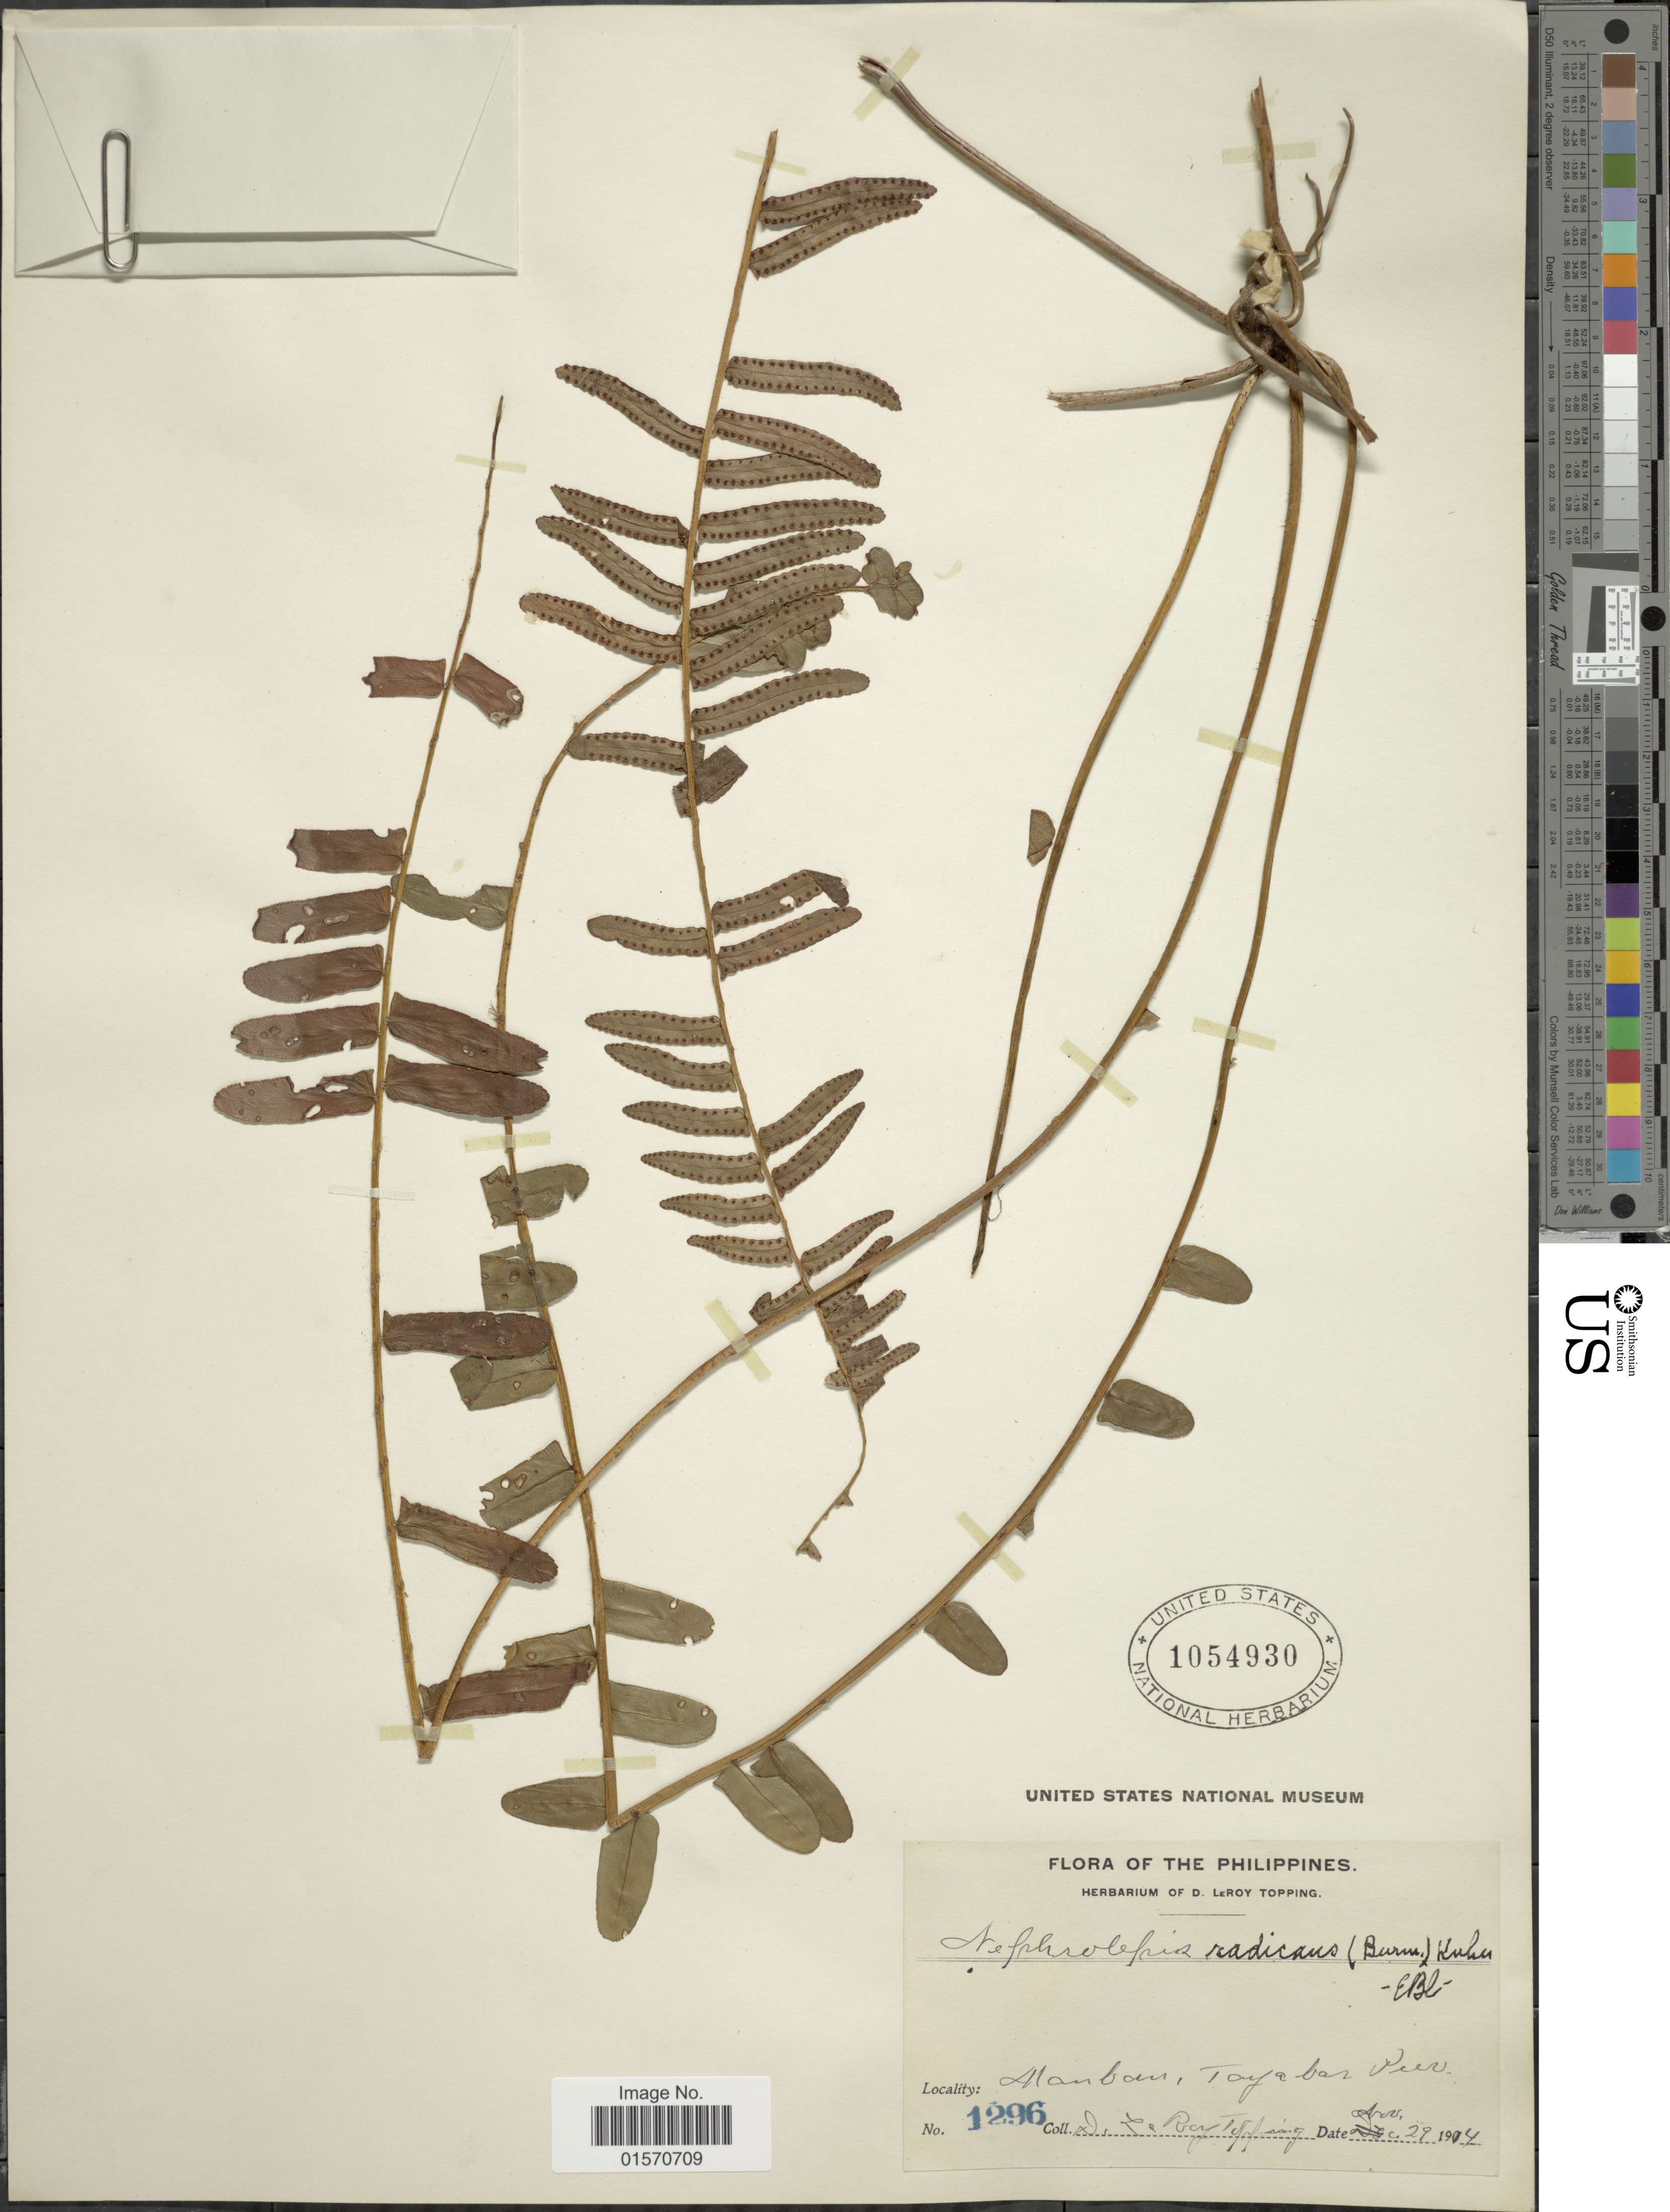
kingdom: Plantae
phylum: Tracheophyta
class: Polypodiopsida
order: Polypodiales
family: Nephrolepidaceae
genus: Nephrolepis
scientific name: Nephrolepis radicans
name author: (Burm.) Kuhn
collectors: D. L. Topping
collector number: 1296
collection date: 1914-11-29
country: Philippines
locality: Manban, Tayabas Prov.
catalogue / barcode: US 1054930